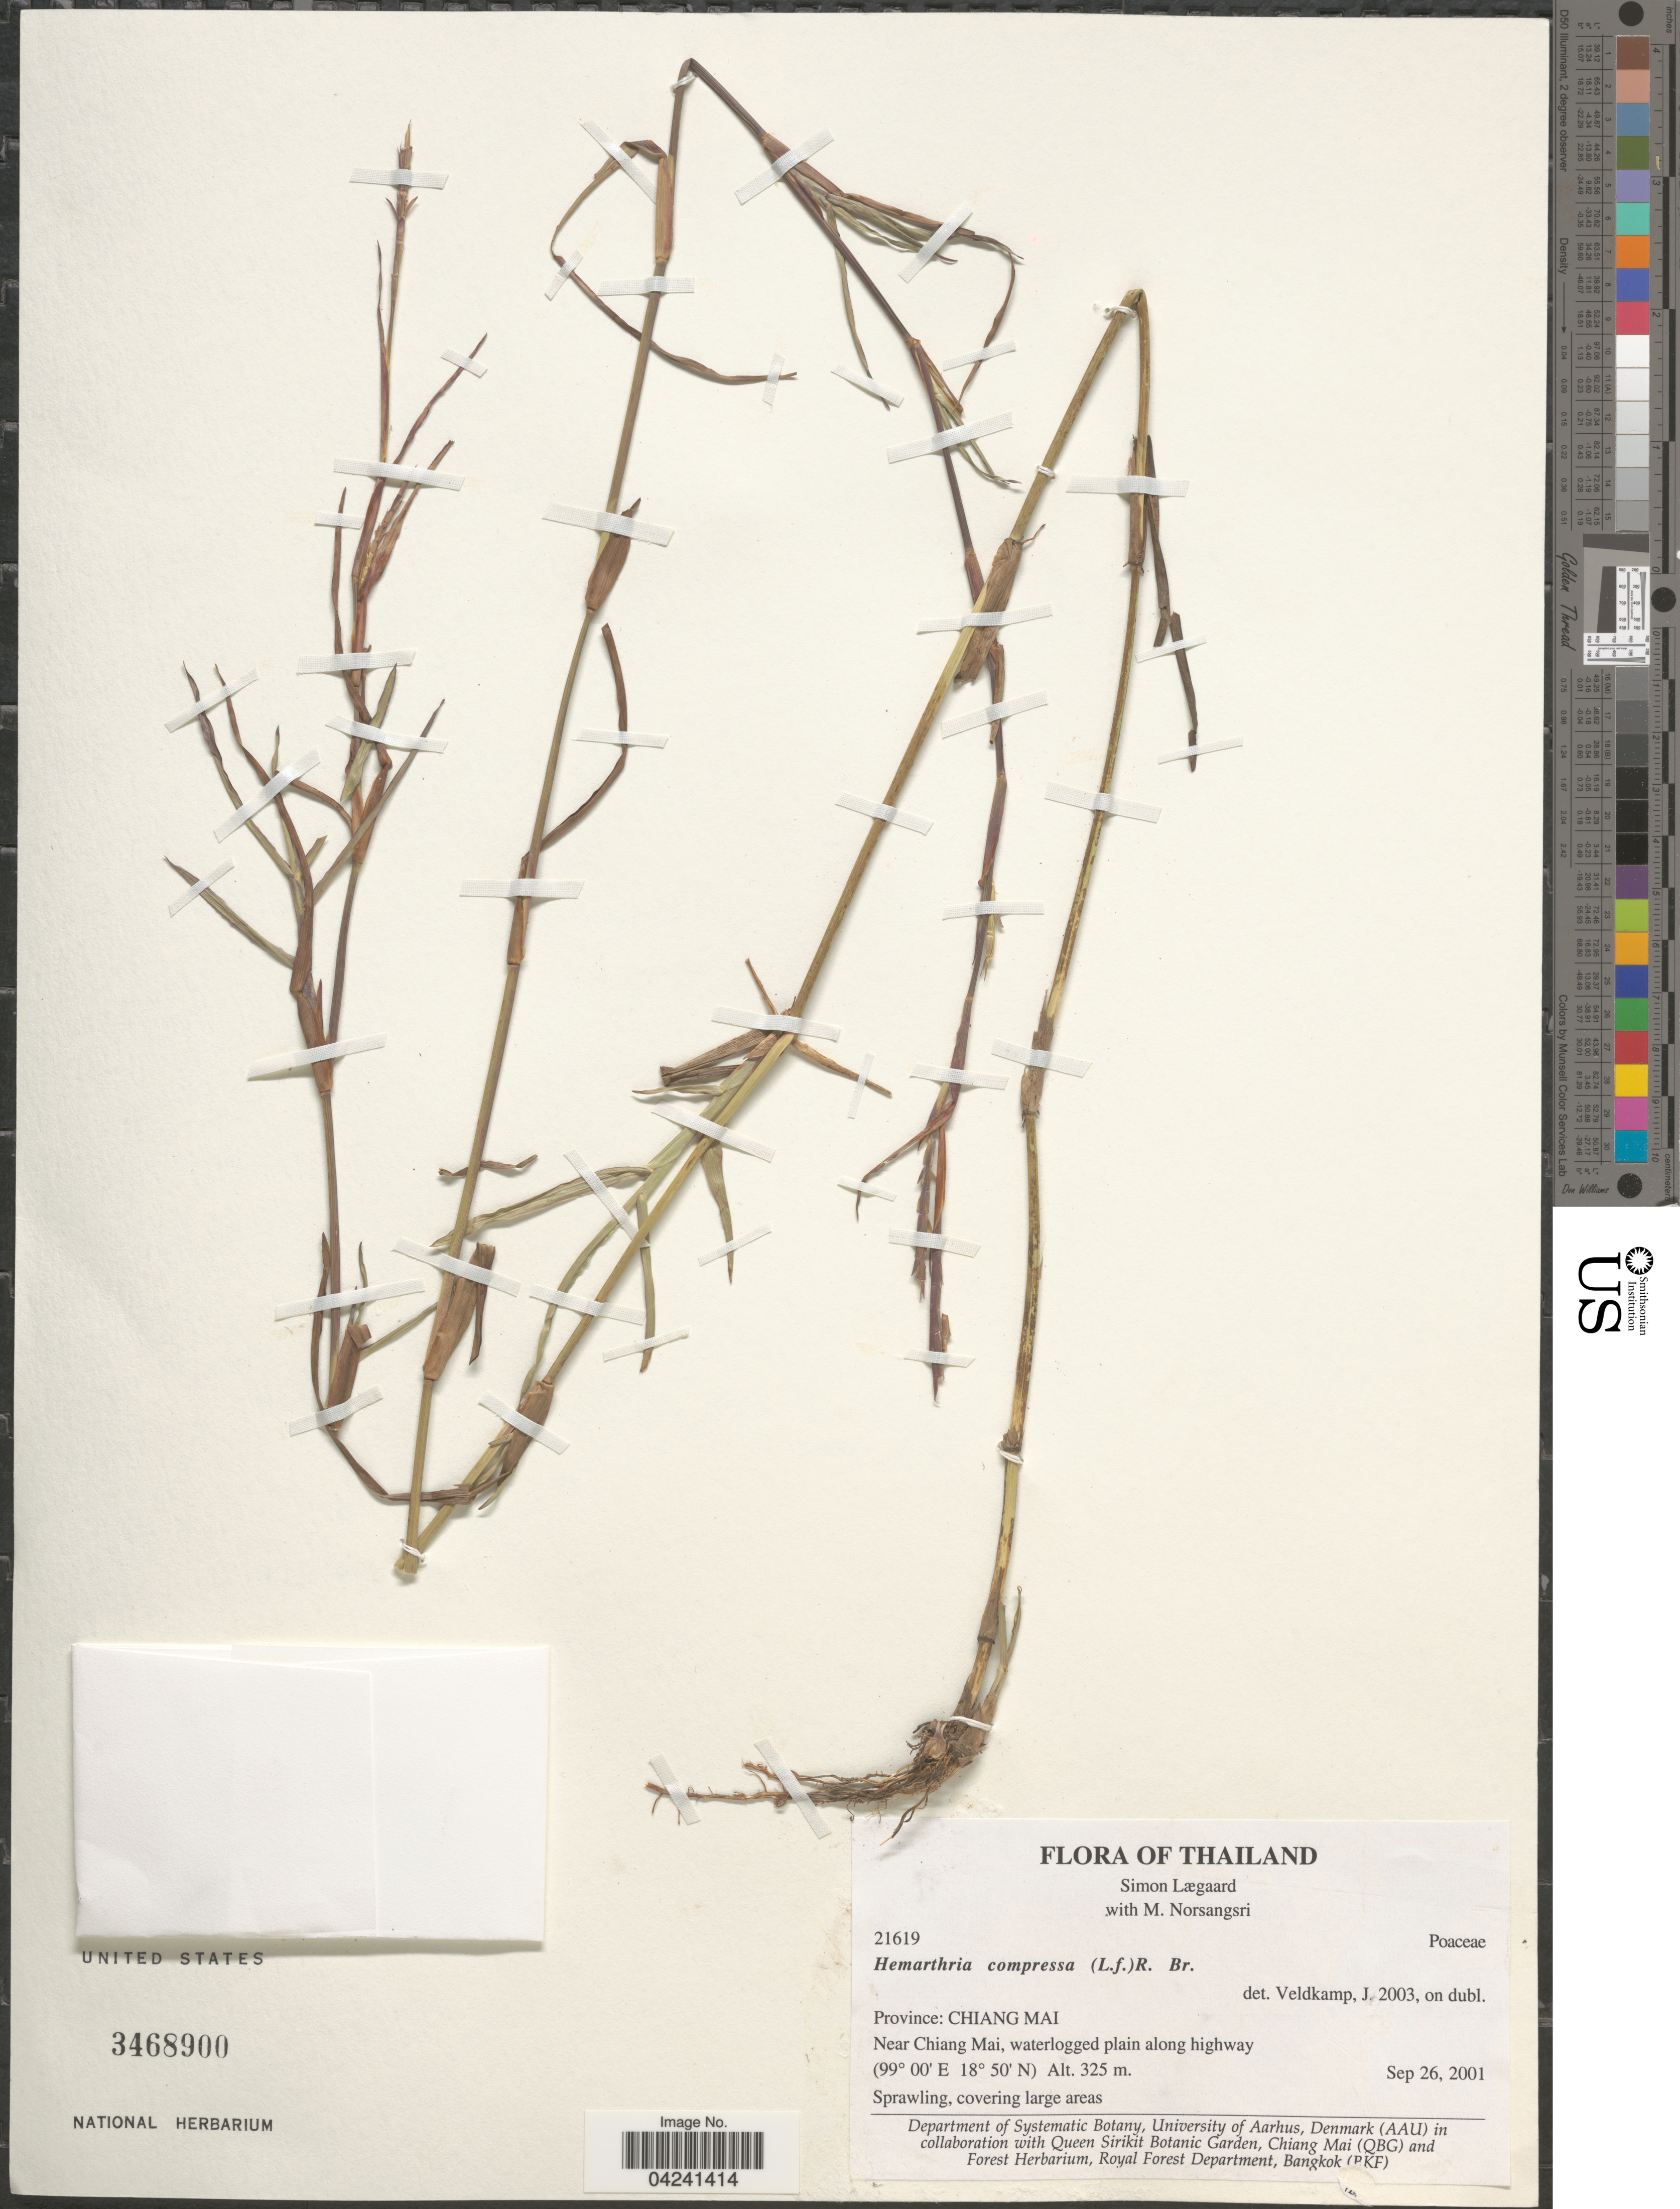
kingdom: Plantae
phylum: Tracheophyta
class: Liliopsida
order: Poales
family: Poaceae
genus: Hemarthria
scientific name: Hemarthria compressa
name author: (L.) R. Br.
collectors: S. Lægaard & M. Norsangsri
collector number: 21619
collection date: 2001-09-26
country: Thailand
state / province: Chiang Mai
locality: Near Chiang Mai, waterlogged plain along highway.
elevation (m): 325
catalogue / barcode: US 3468900